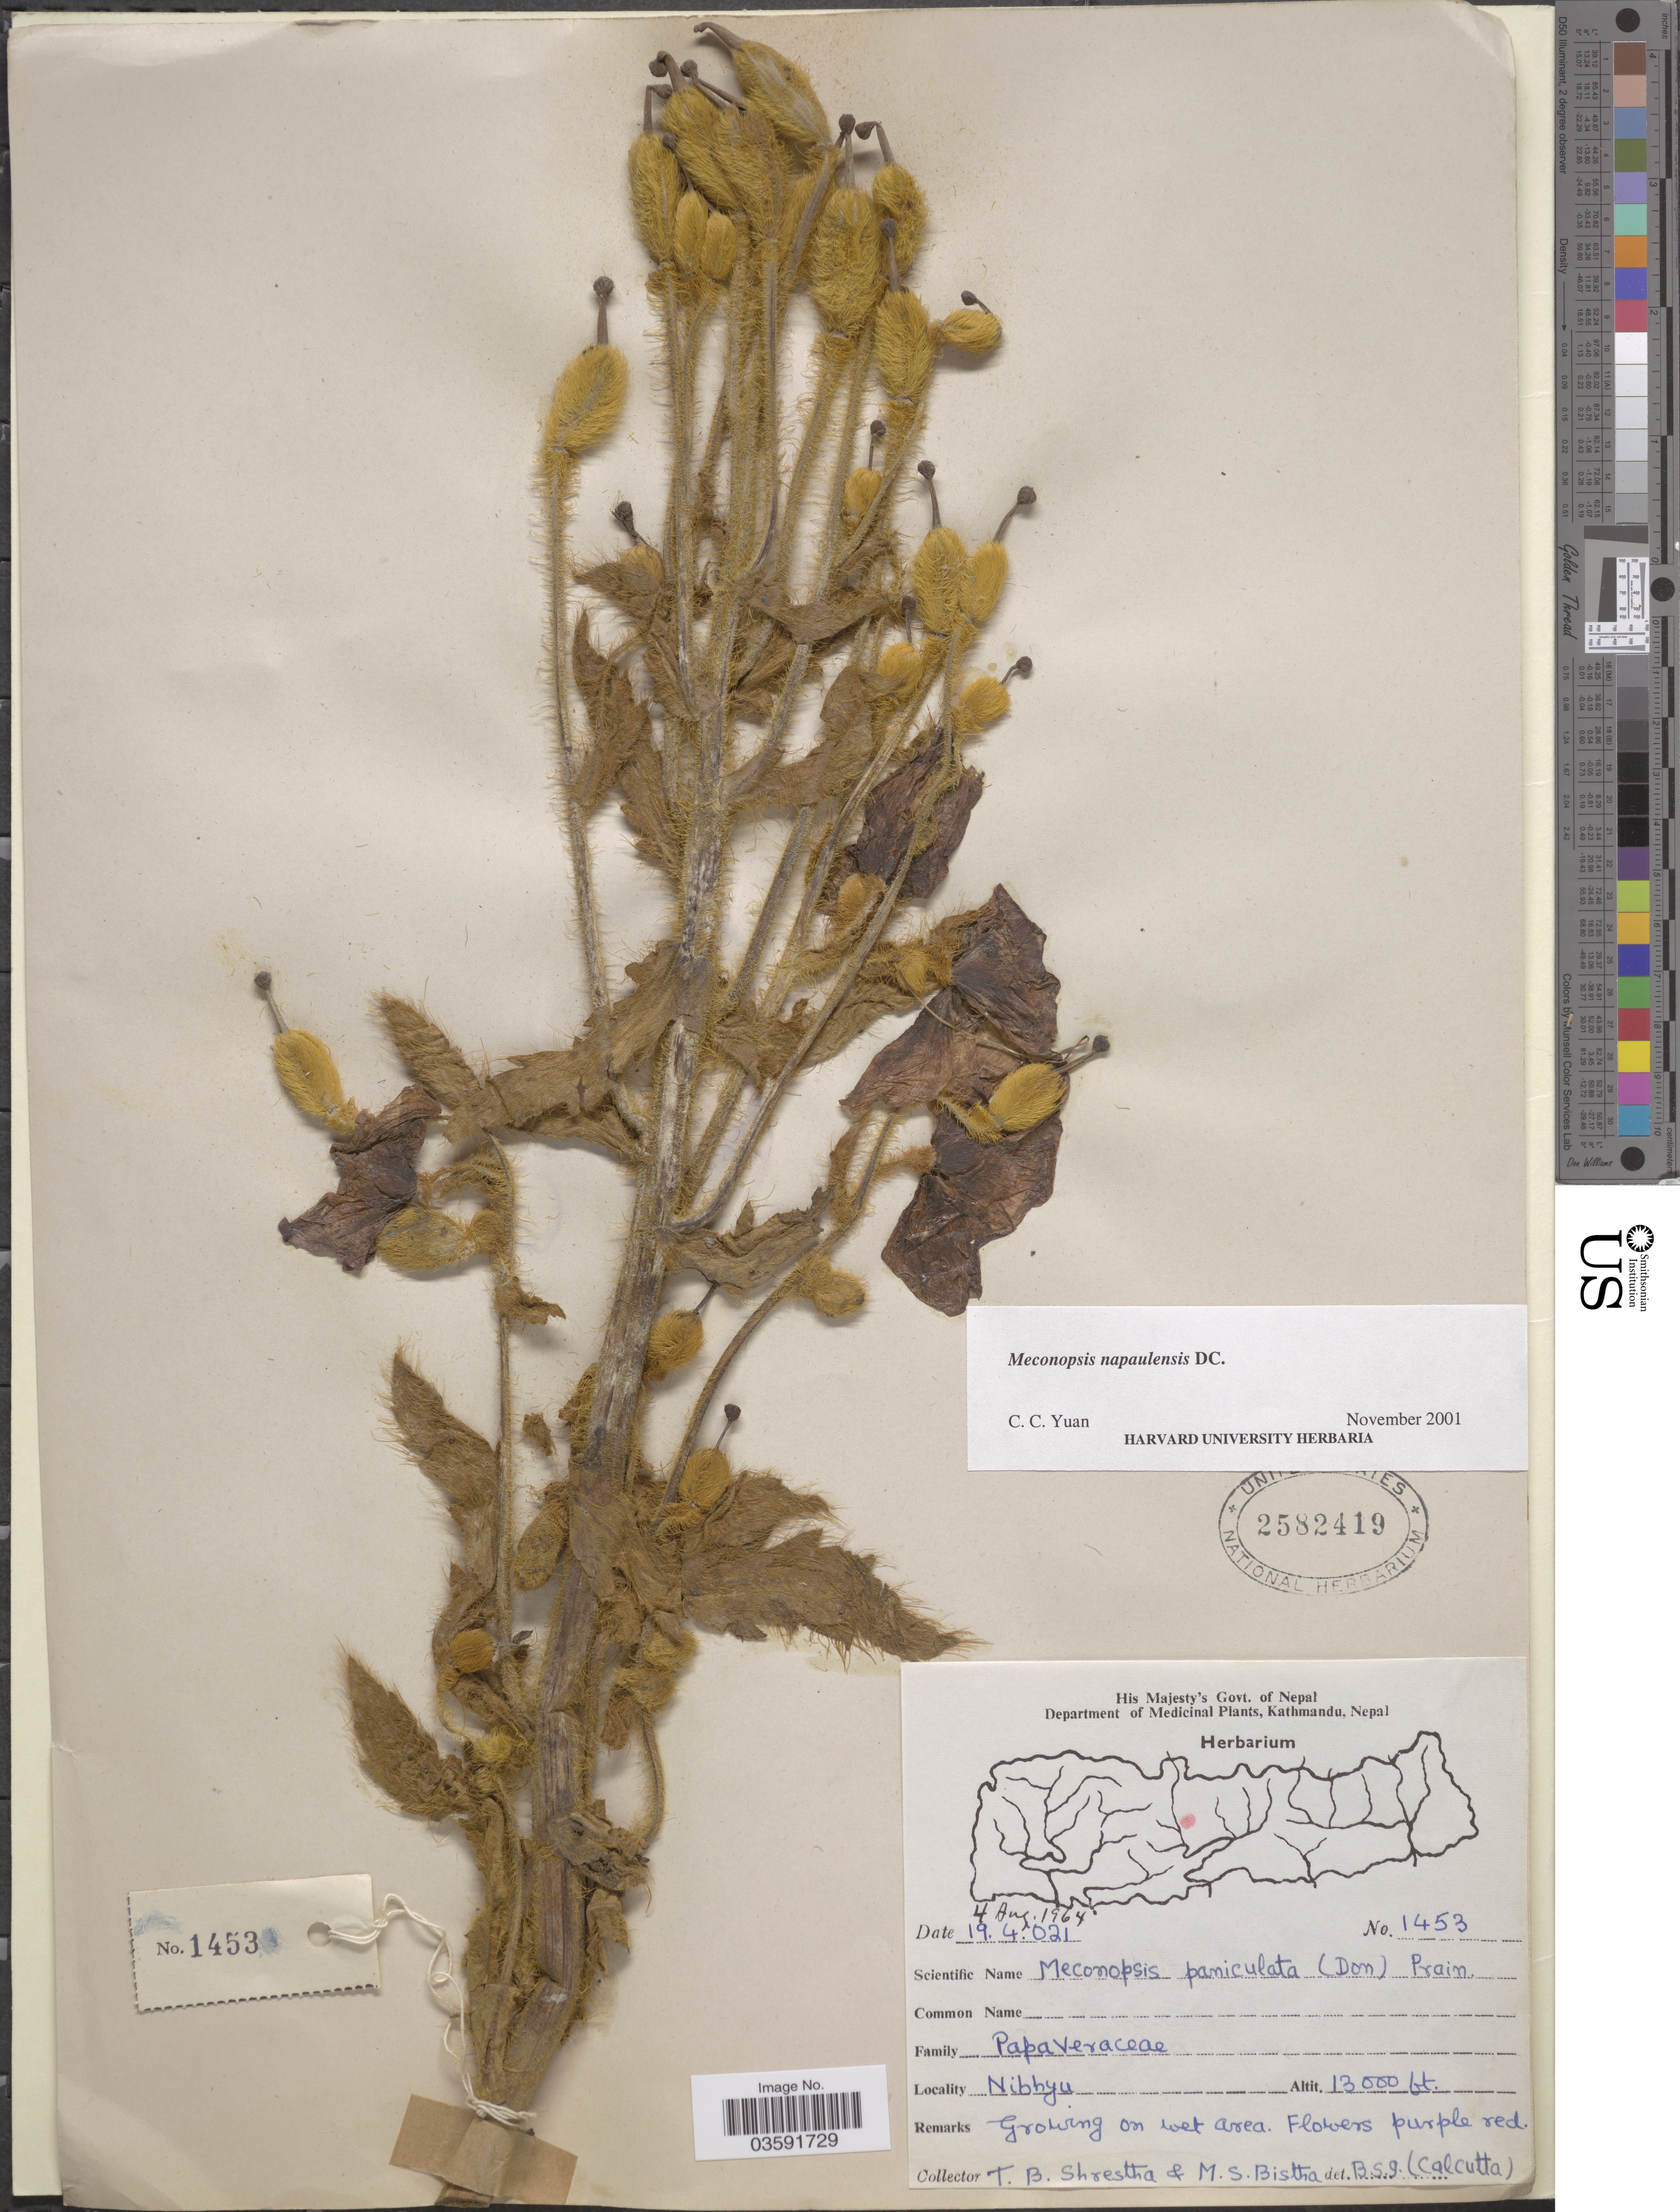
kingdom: Plantae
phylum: Tracheophyta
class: Magnoliopsida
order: Ranunculales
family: Papaveraceae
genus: Meconopsis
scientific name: Meconopsis napaulensis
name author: DC.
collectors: T. B. Shrestha & M. Bistha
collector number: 1453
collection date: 1964-08-04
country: Nepal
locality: Nibhyu.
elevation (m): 3962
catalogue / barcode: US 2582419